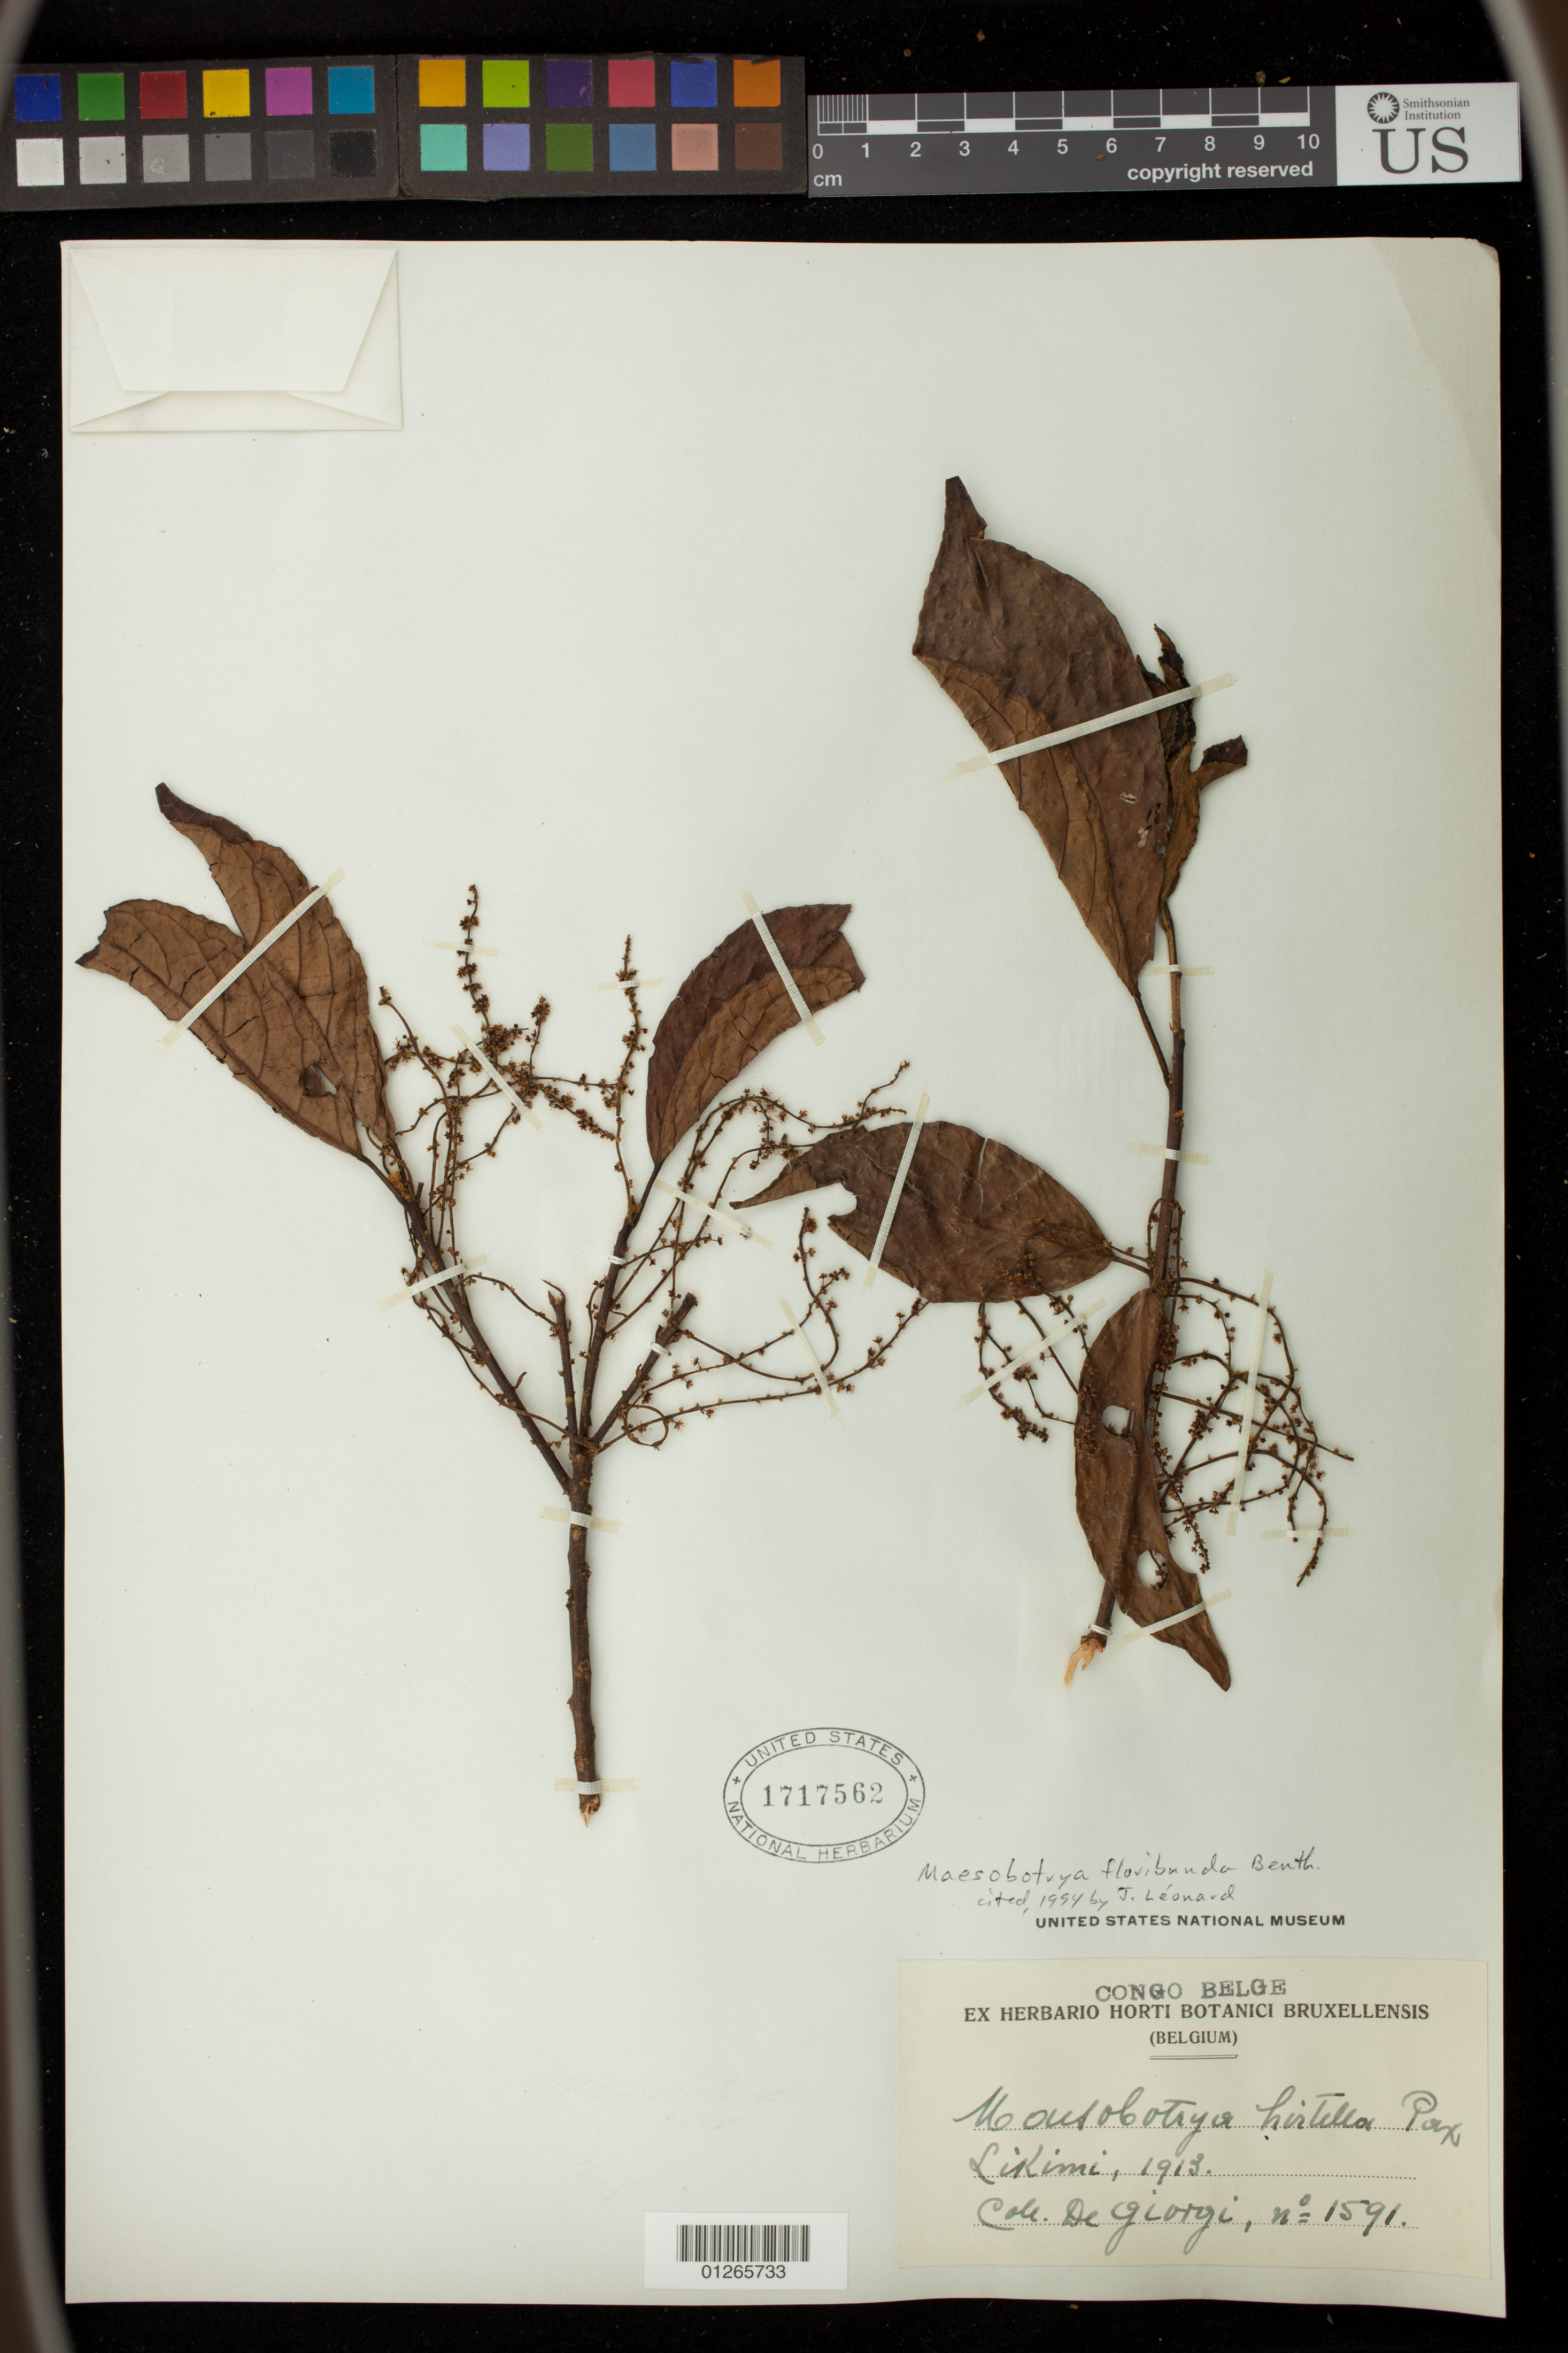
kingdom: Plantae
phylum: Tracheophyta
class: Magnoliopsida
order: Malpighiales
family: Phyllanthaceae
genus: Maesobotrya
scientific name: Maesobotrya floribunda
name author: Benth.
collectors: D. Giorgi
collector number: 1591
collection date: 1913-01-01/1913-12-31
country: Congo, Democratic Republic of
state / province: Équateur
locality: Likimi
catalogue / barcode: US 1717562